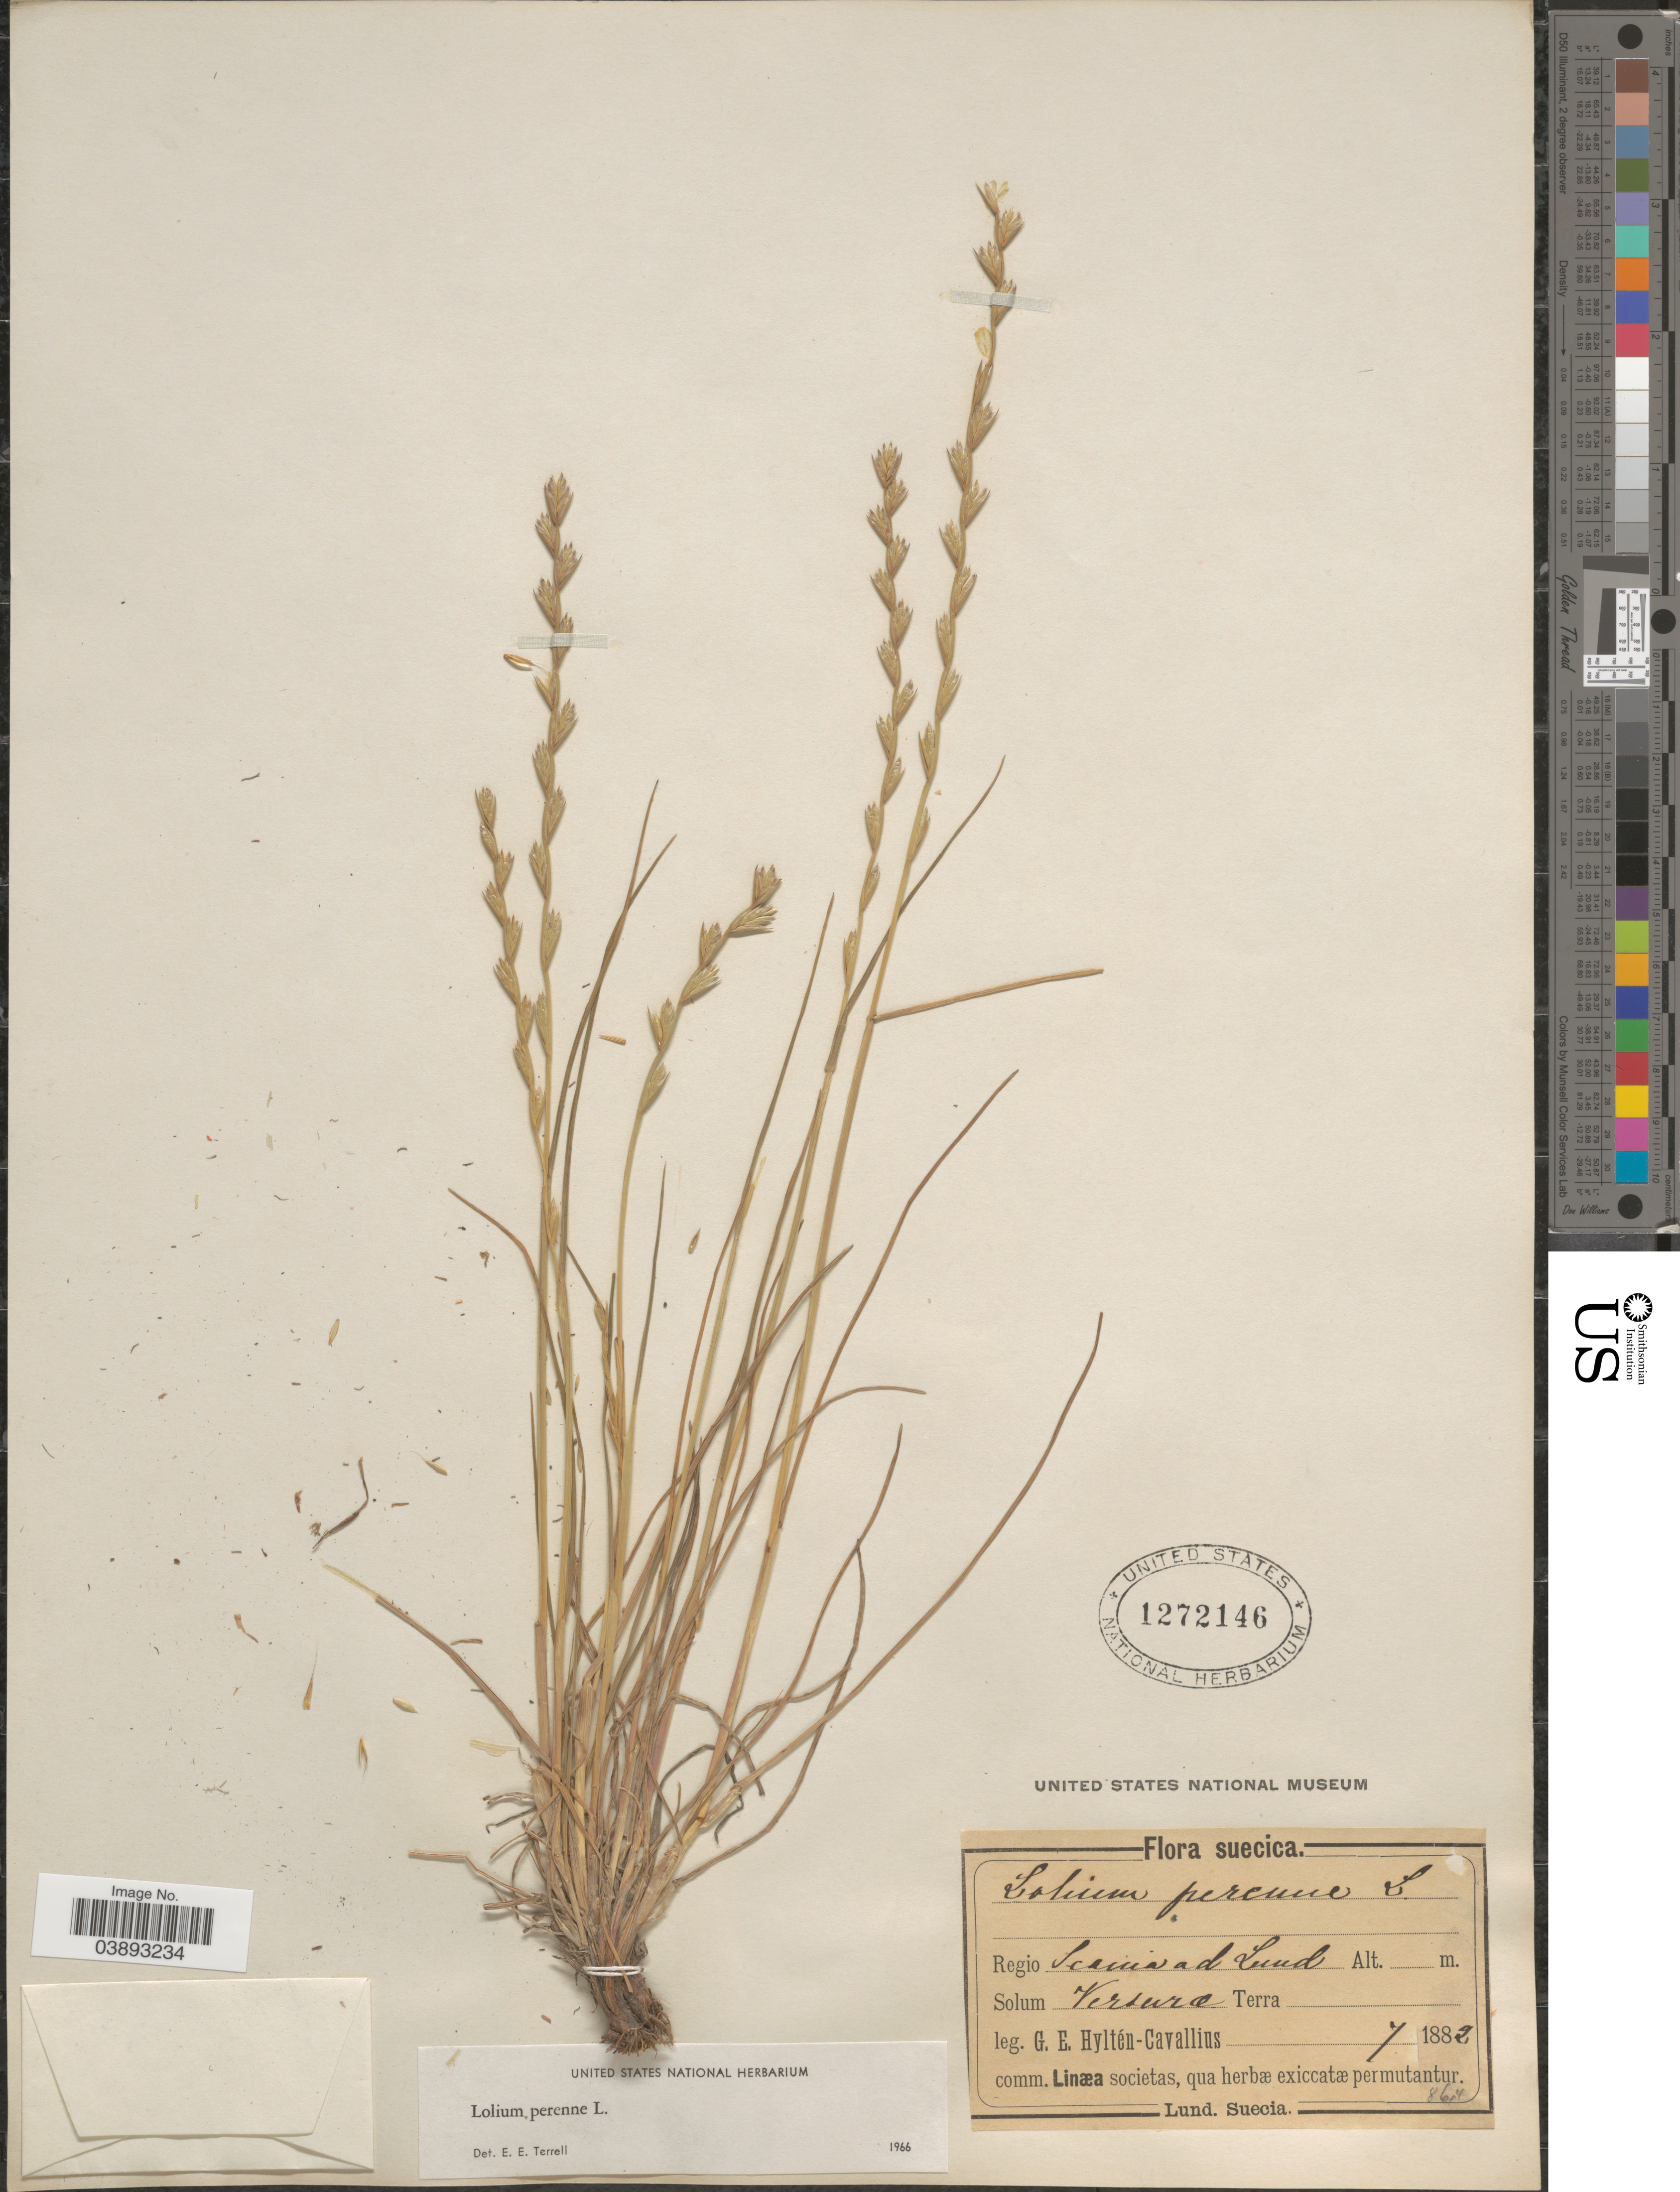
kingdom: Plantae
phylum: Tracheophyta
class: Liliopsida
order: Poales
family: Poaceae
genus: Lolium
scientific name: Lolium perenne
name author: L.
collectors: G. Hyltén-Cavallius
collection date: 1882-07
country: Sweden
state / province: Skåne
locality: Suecica. Regio Scania ad Lund. Solum Vertura.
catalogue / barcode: US 1272146